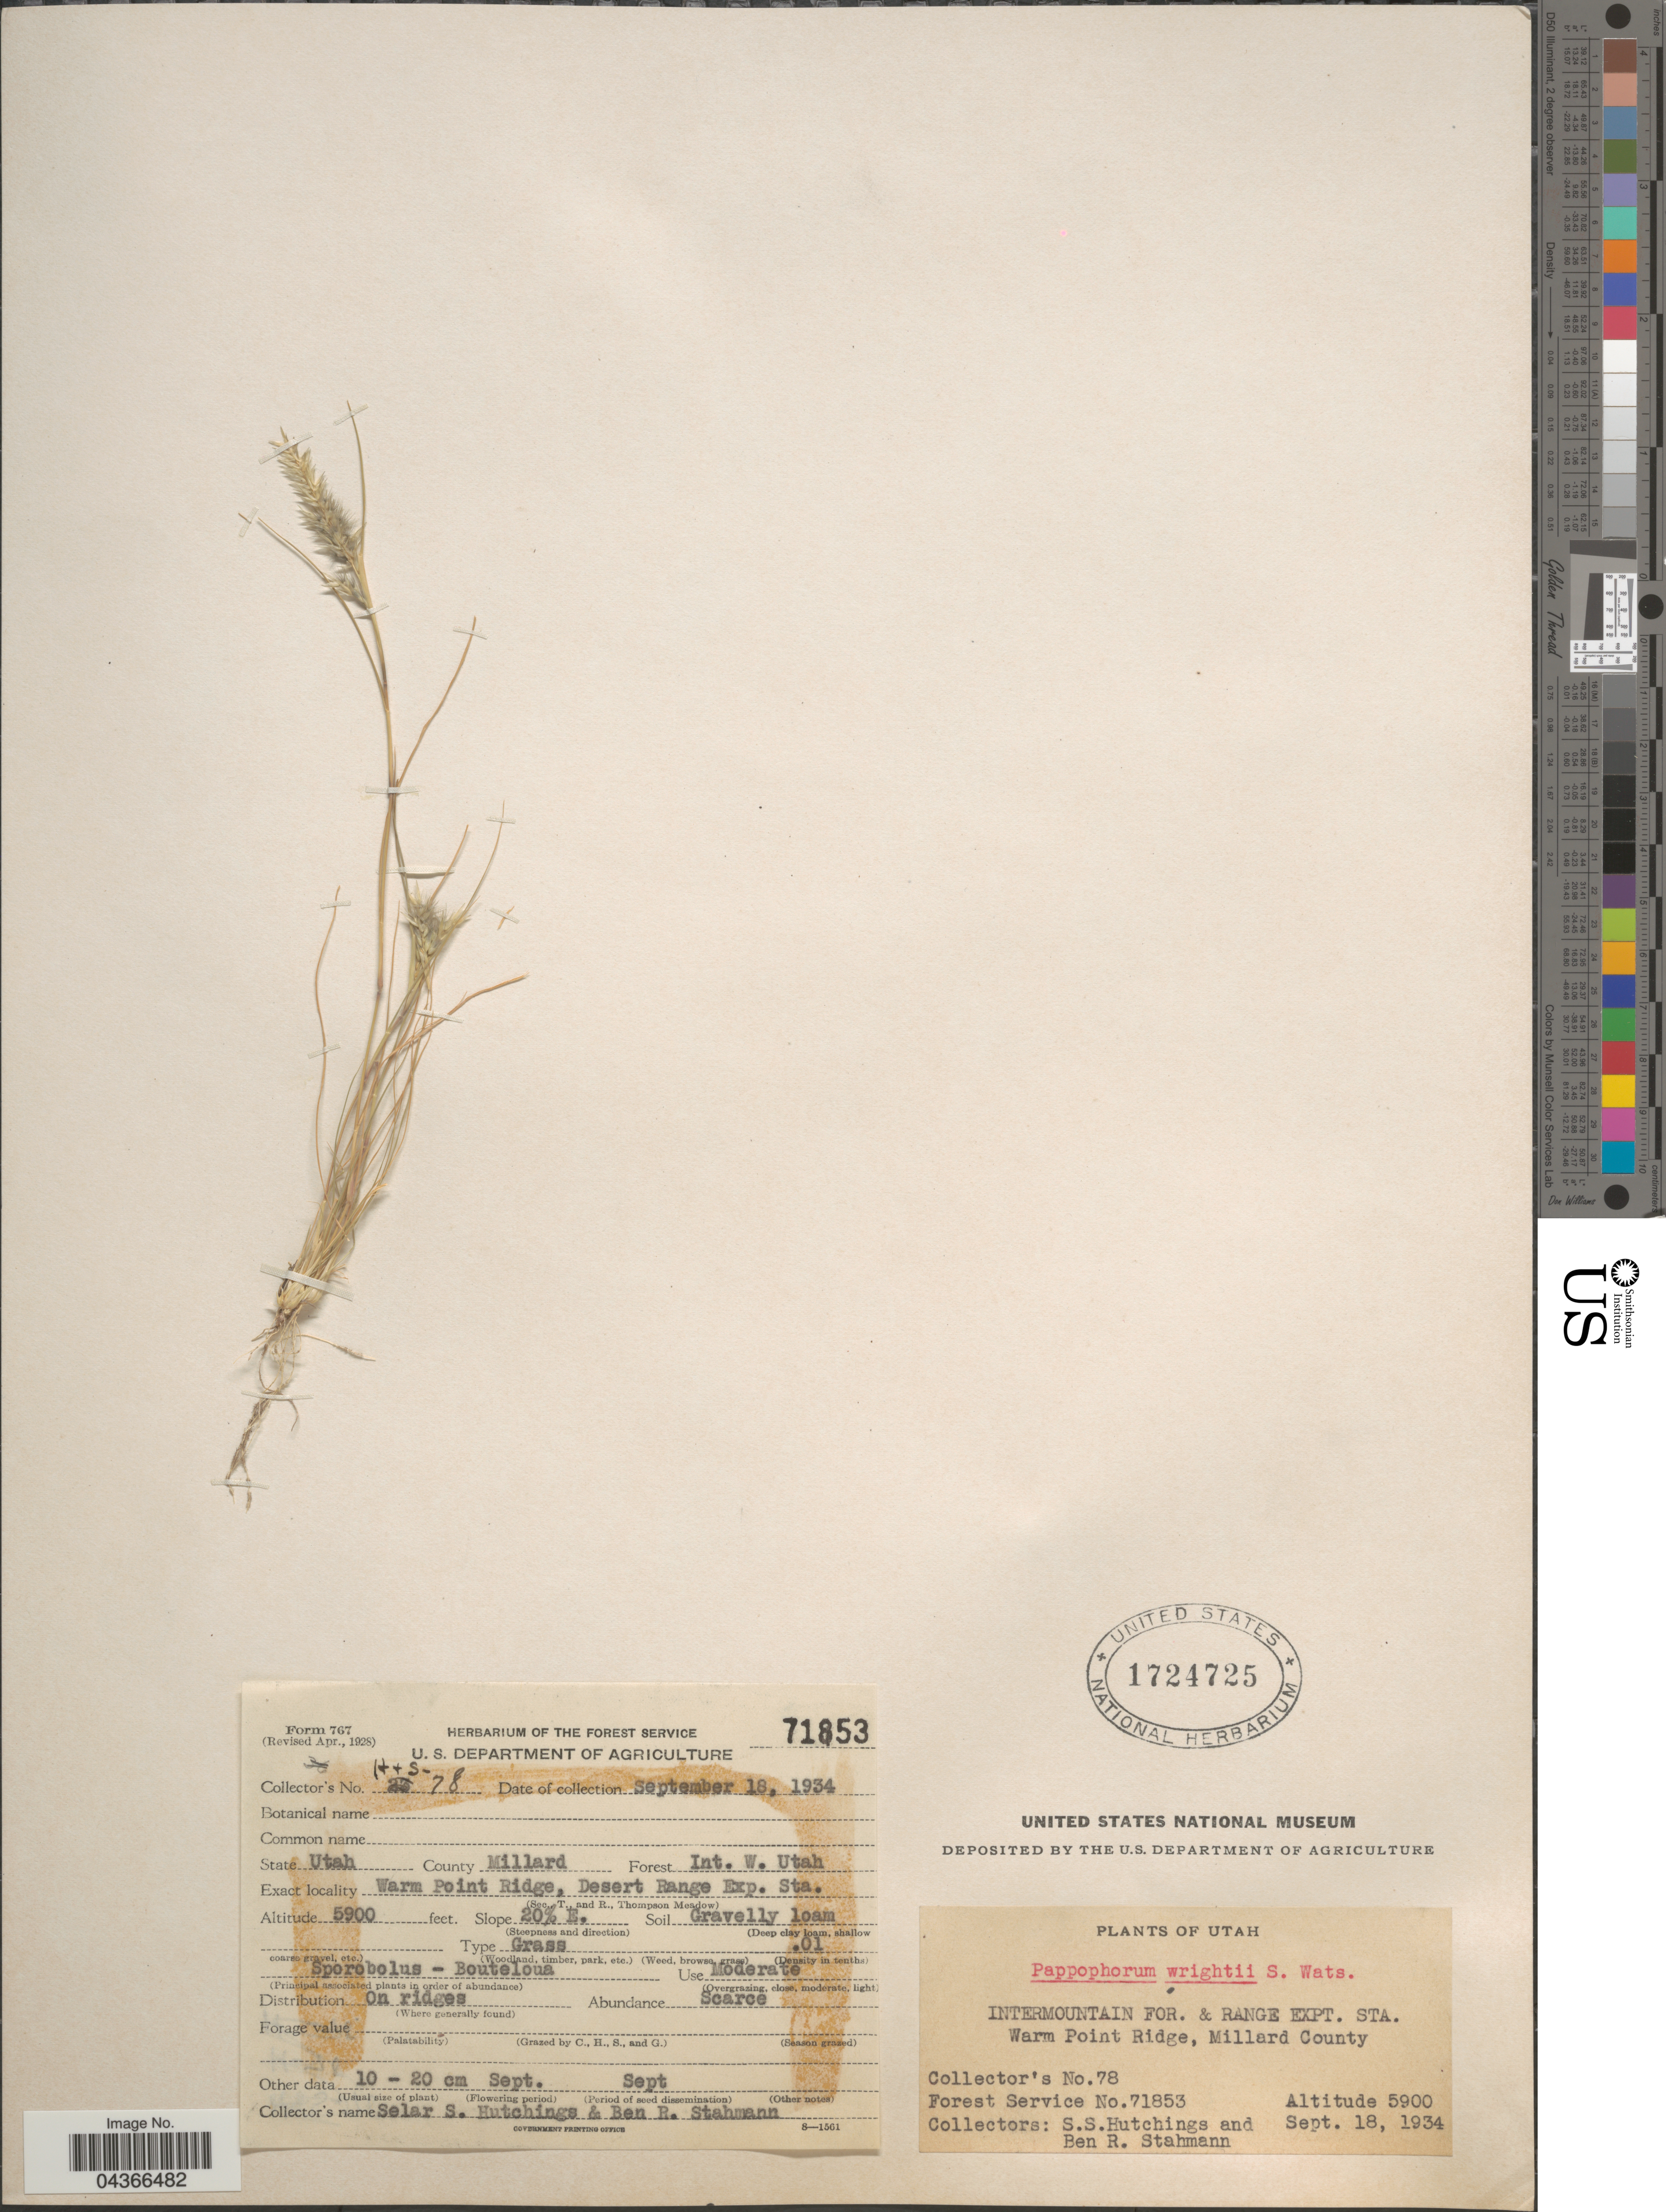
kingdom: Plantae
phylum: Tracheophyta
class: Liliopsida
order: Poales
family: Poaceae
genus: Enneapogon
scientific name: Enneapogon desvauxii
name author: P. Beauv.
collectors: S. Hutchings & B. Stahmann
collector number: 78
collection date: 1934-09-18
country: United States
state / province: Utah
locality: County Millard. Forest Int. W. Utah. Warm Point Ridge, Desert Range Exp. Sta. Slope 20% E. Intermountain For. & Range Expt. Sta. Warm Point Ridge, Millard County.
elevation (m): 1798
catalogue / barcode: US 1724725